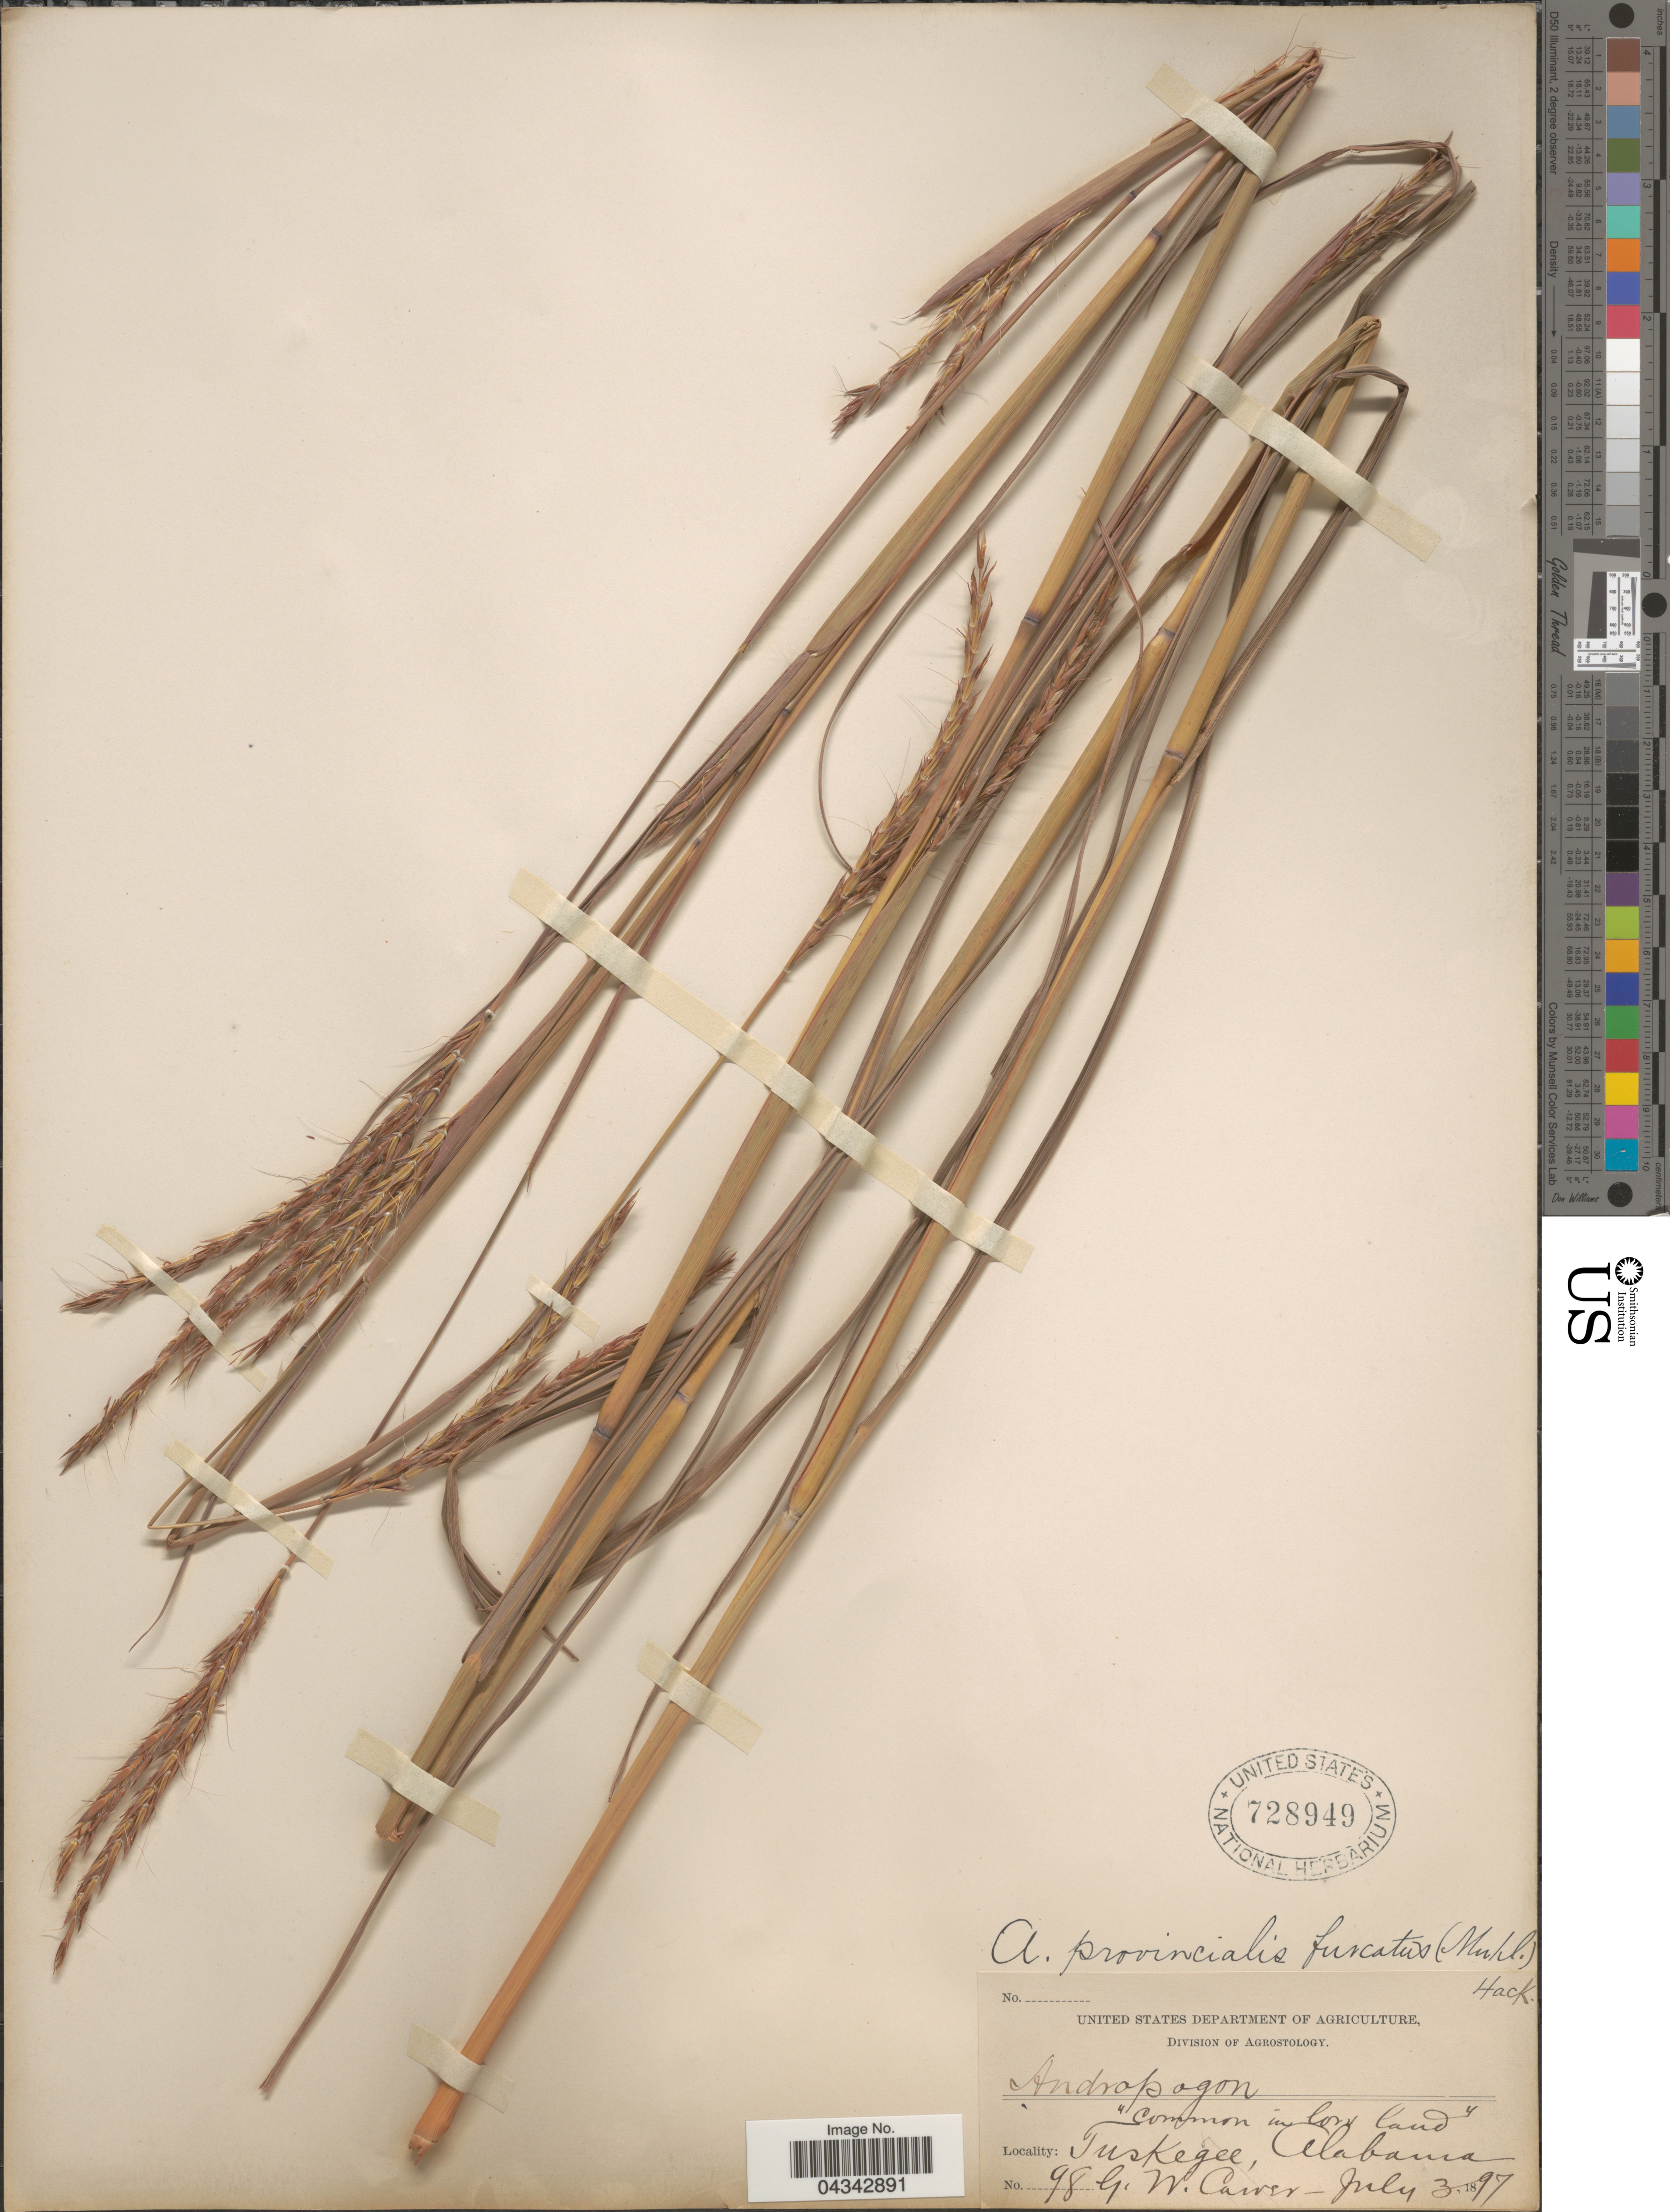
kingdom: Plantae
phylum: Tracheophyta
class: Liliopsida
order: Poales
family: Poaceae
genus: Andropogon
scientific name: Andropogon gerardii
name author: Vitman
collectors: G. Carver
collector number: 98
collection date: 1897-07-03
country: United States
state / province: Alabama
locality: common in low land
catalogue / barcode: US 728949